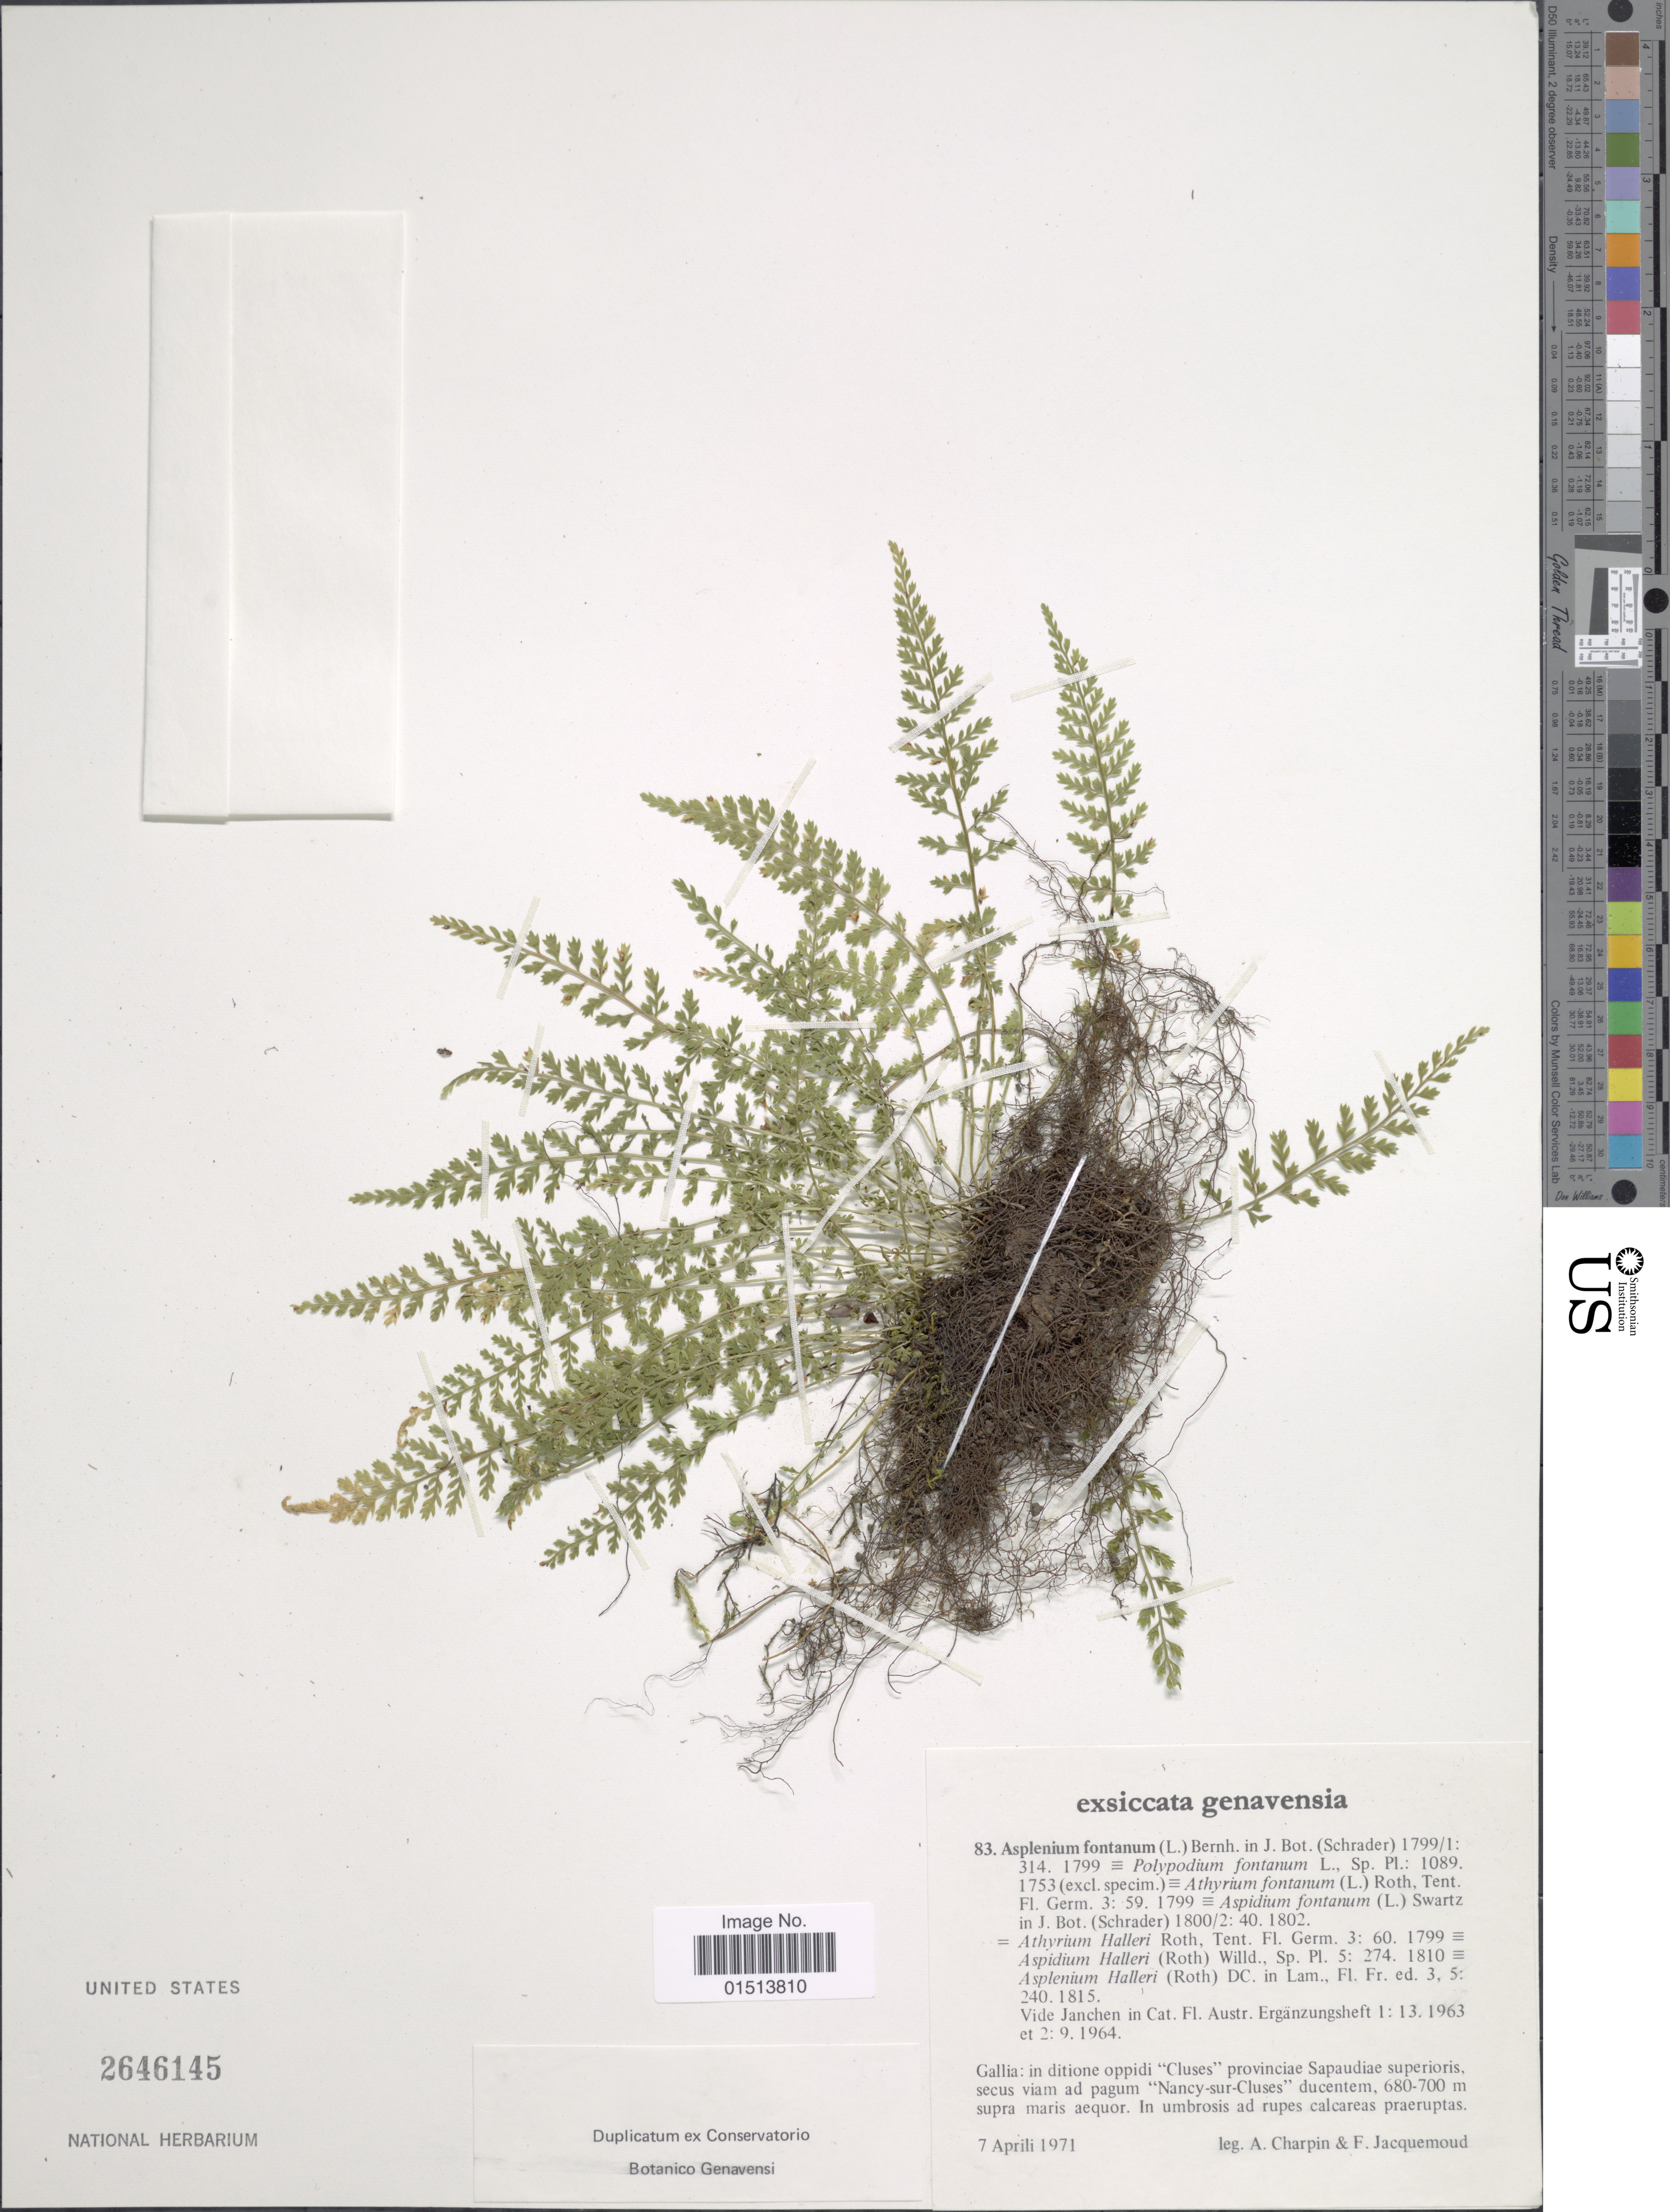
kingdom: Plantae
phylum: Tracheophyta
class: Polypodiopsida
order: Polypodiales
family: Aspleniaceae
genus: Asplenium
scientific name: Asplenium fontanum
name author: (L.) Bernh.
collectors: A. Charpin & F. Jacquemoud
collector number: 83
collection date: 1971-04-07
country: France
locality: In ditione oppidi "Cluses"provinciae Sapaudiae superioris secus viam ad pagus "Nancy-sur-Cluses"ducentem, supra maris aeqor, in umbrosis ad rupes calcareas praeruptas.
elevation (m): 680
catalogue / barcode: US 2646145